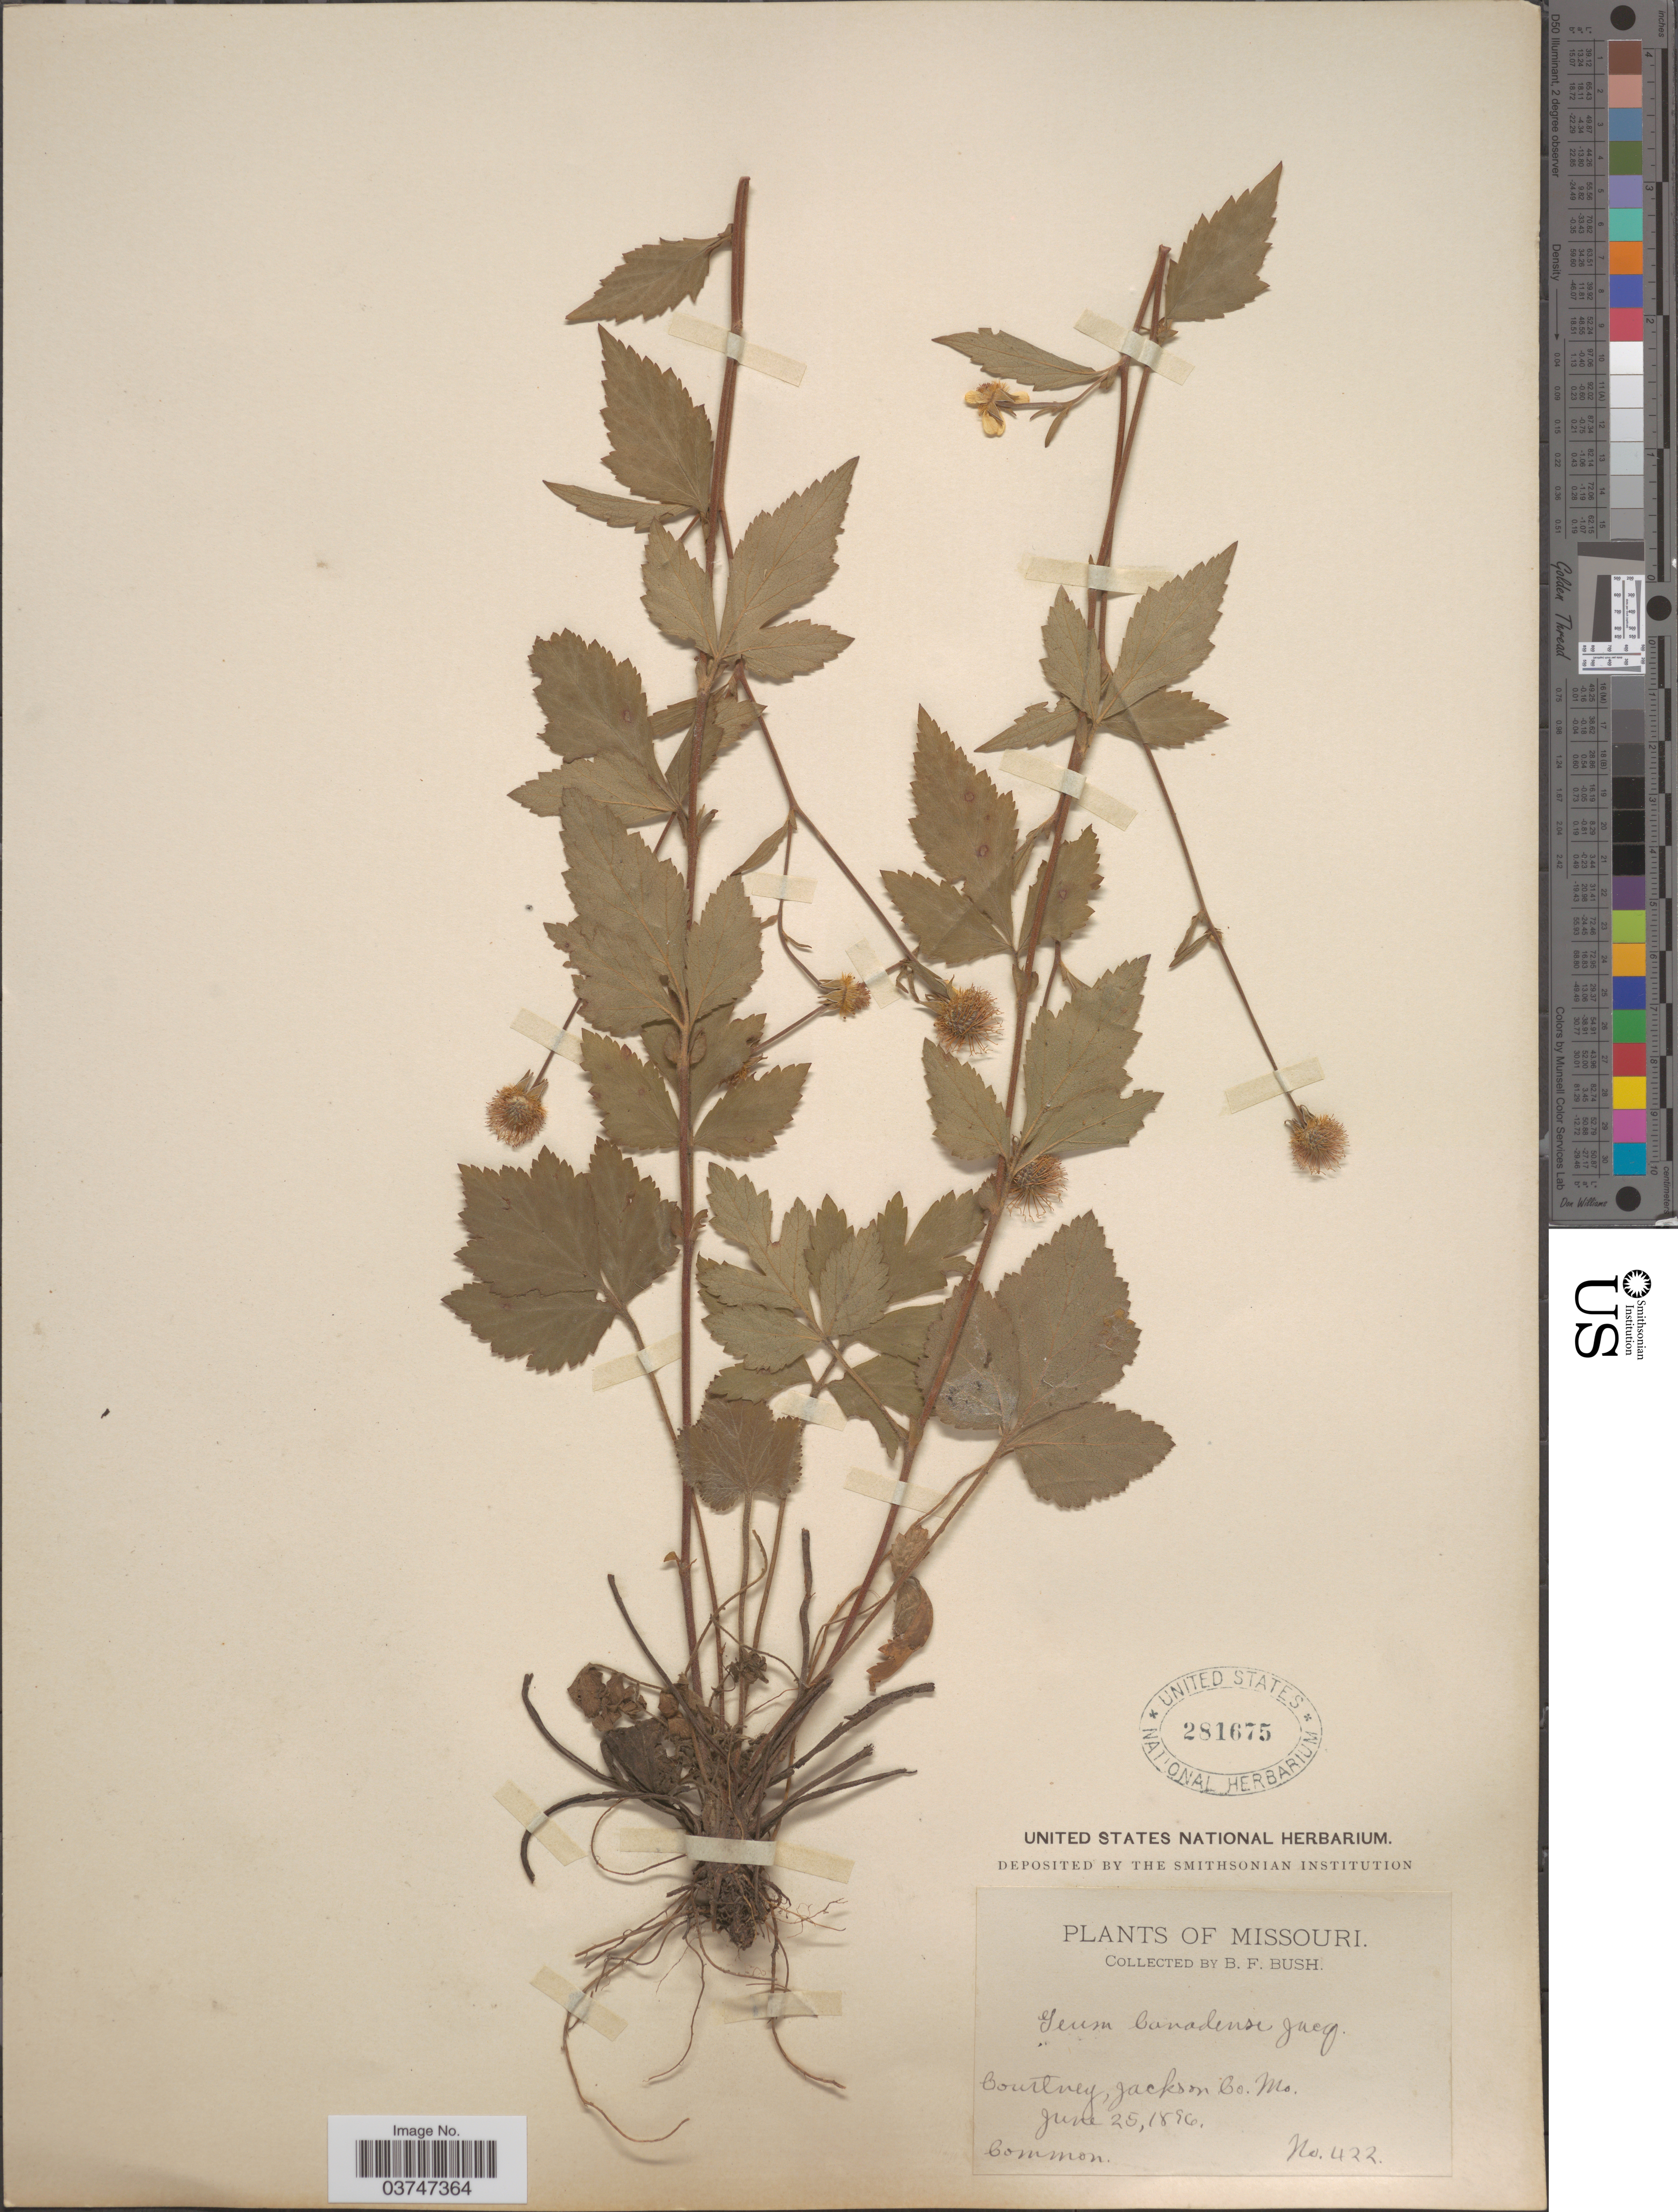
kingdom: Plantae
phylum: Tracheophyta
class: Magnoliopsida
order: Rosales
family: Rosaceae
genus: Geum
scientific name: Geum canadense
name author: Jacq.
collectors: B. F. Bush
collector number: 422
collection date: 1896-06-25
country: United States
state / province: Missouri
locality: Courtney, Jackson Co.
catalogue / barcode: US 281675